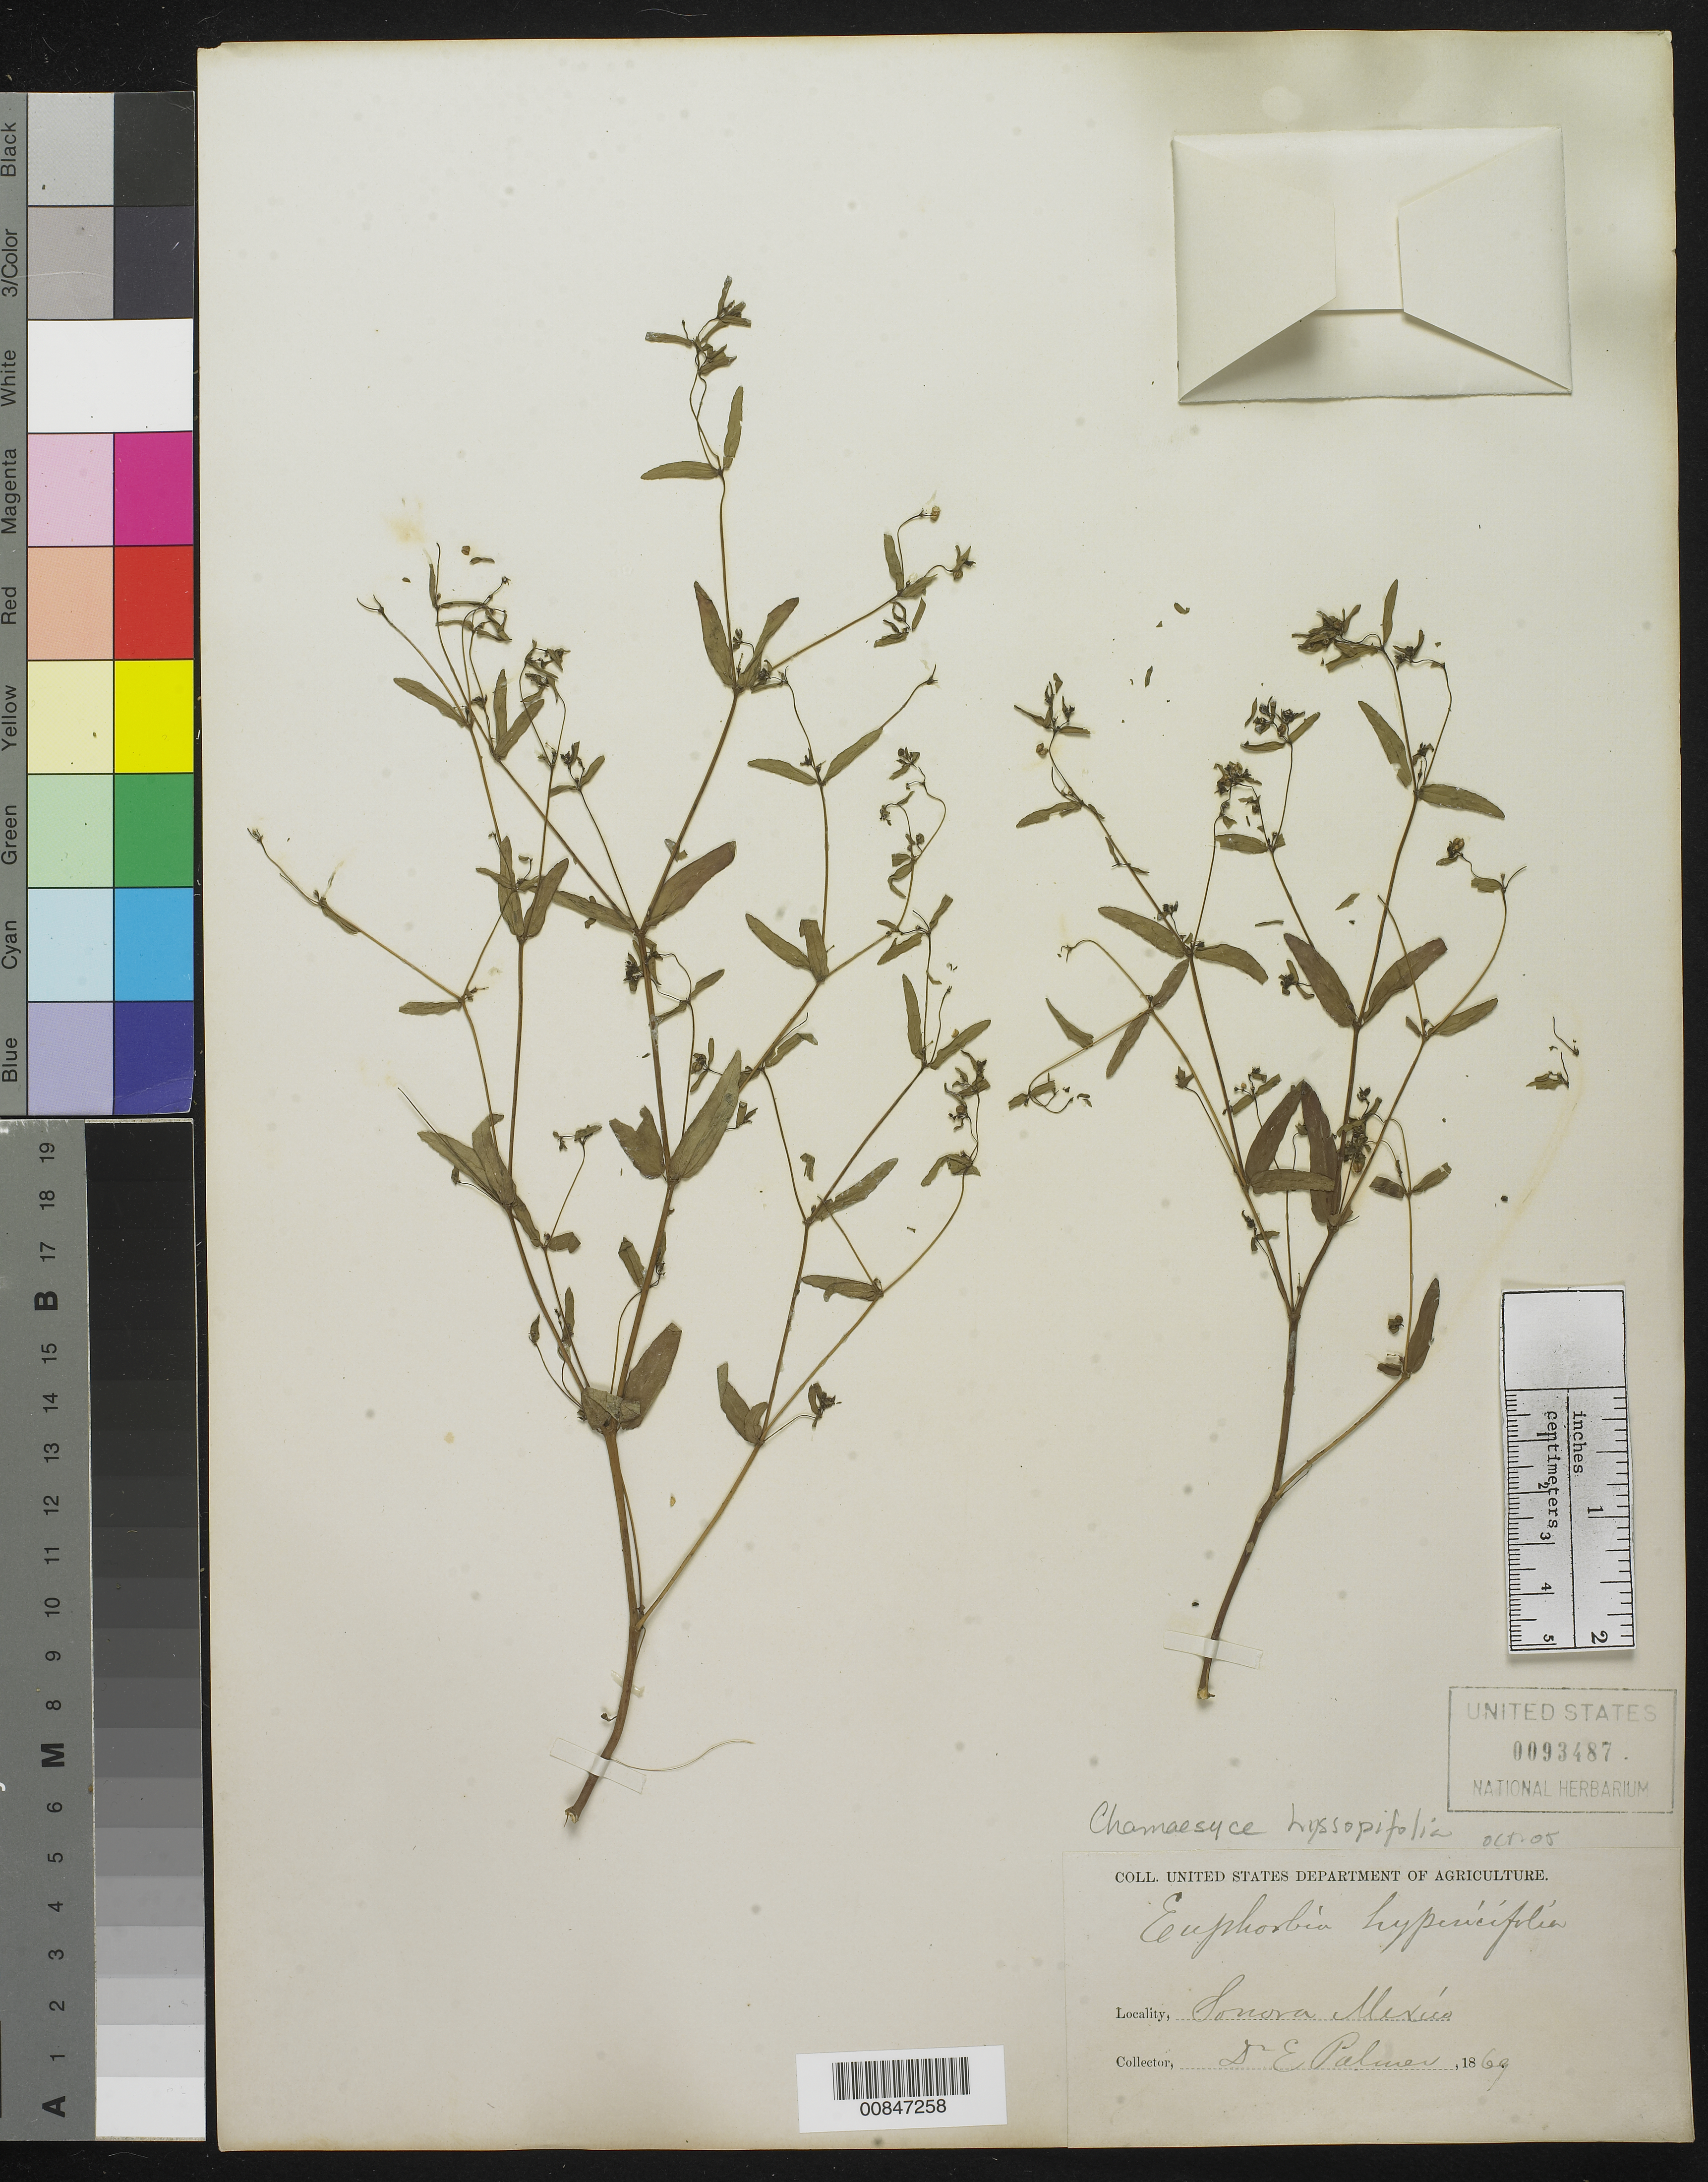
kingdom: Plantae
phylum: Tracheophyta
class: Magnoliopsida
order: Malpighiales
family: Euphorbiaceae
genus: Euphorbia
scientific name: Euphorbia hyssopifolia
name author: L.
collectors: E. Palmer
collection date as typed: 1869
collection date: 1869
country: Mexico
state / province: Sonora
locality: Sonora.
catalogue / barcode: US 93487